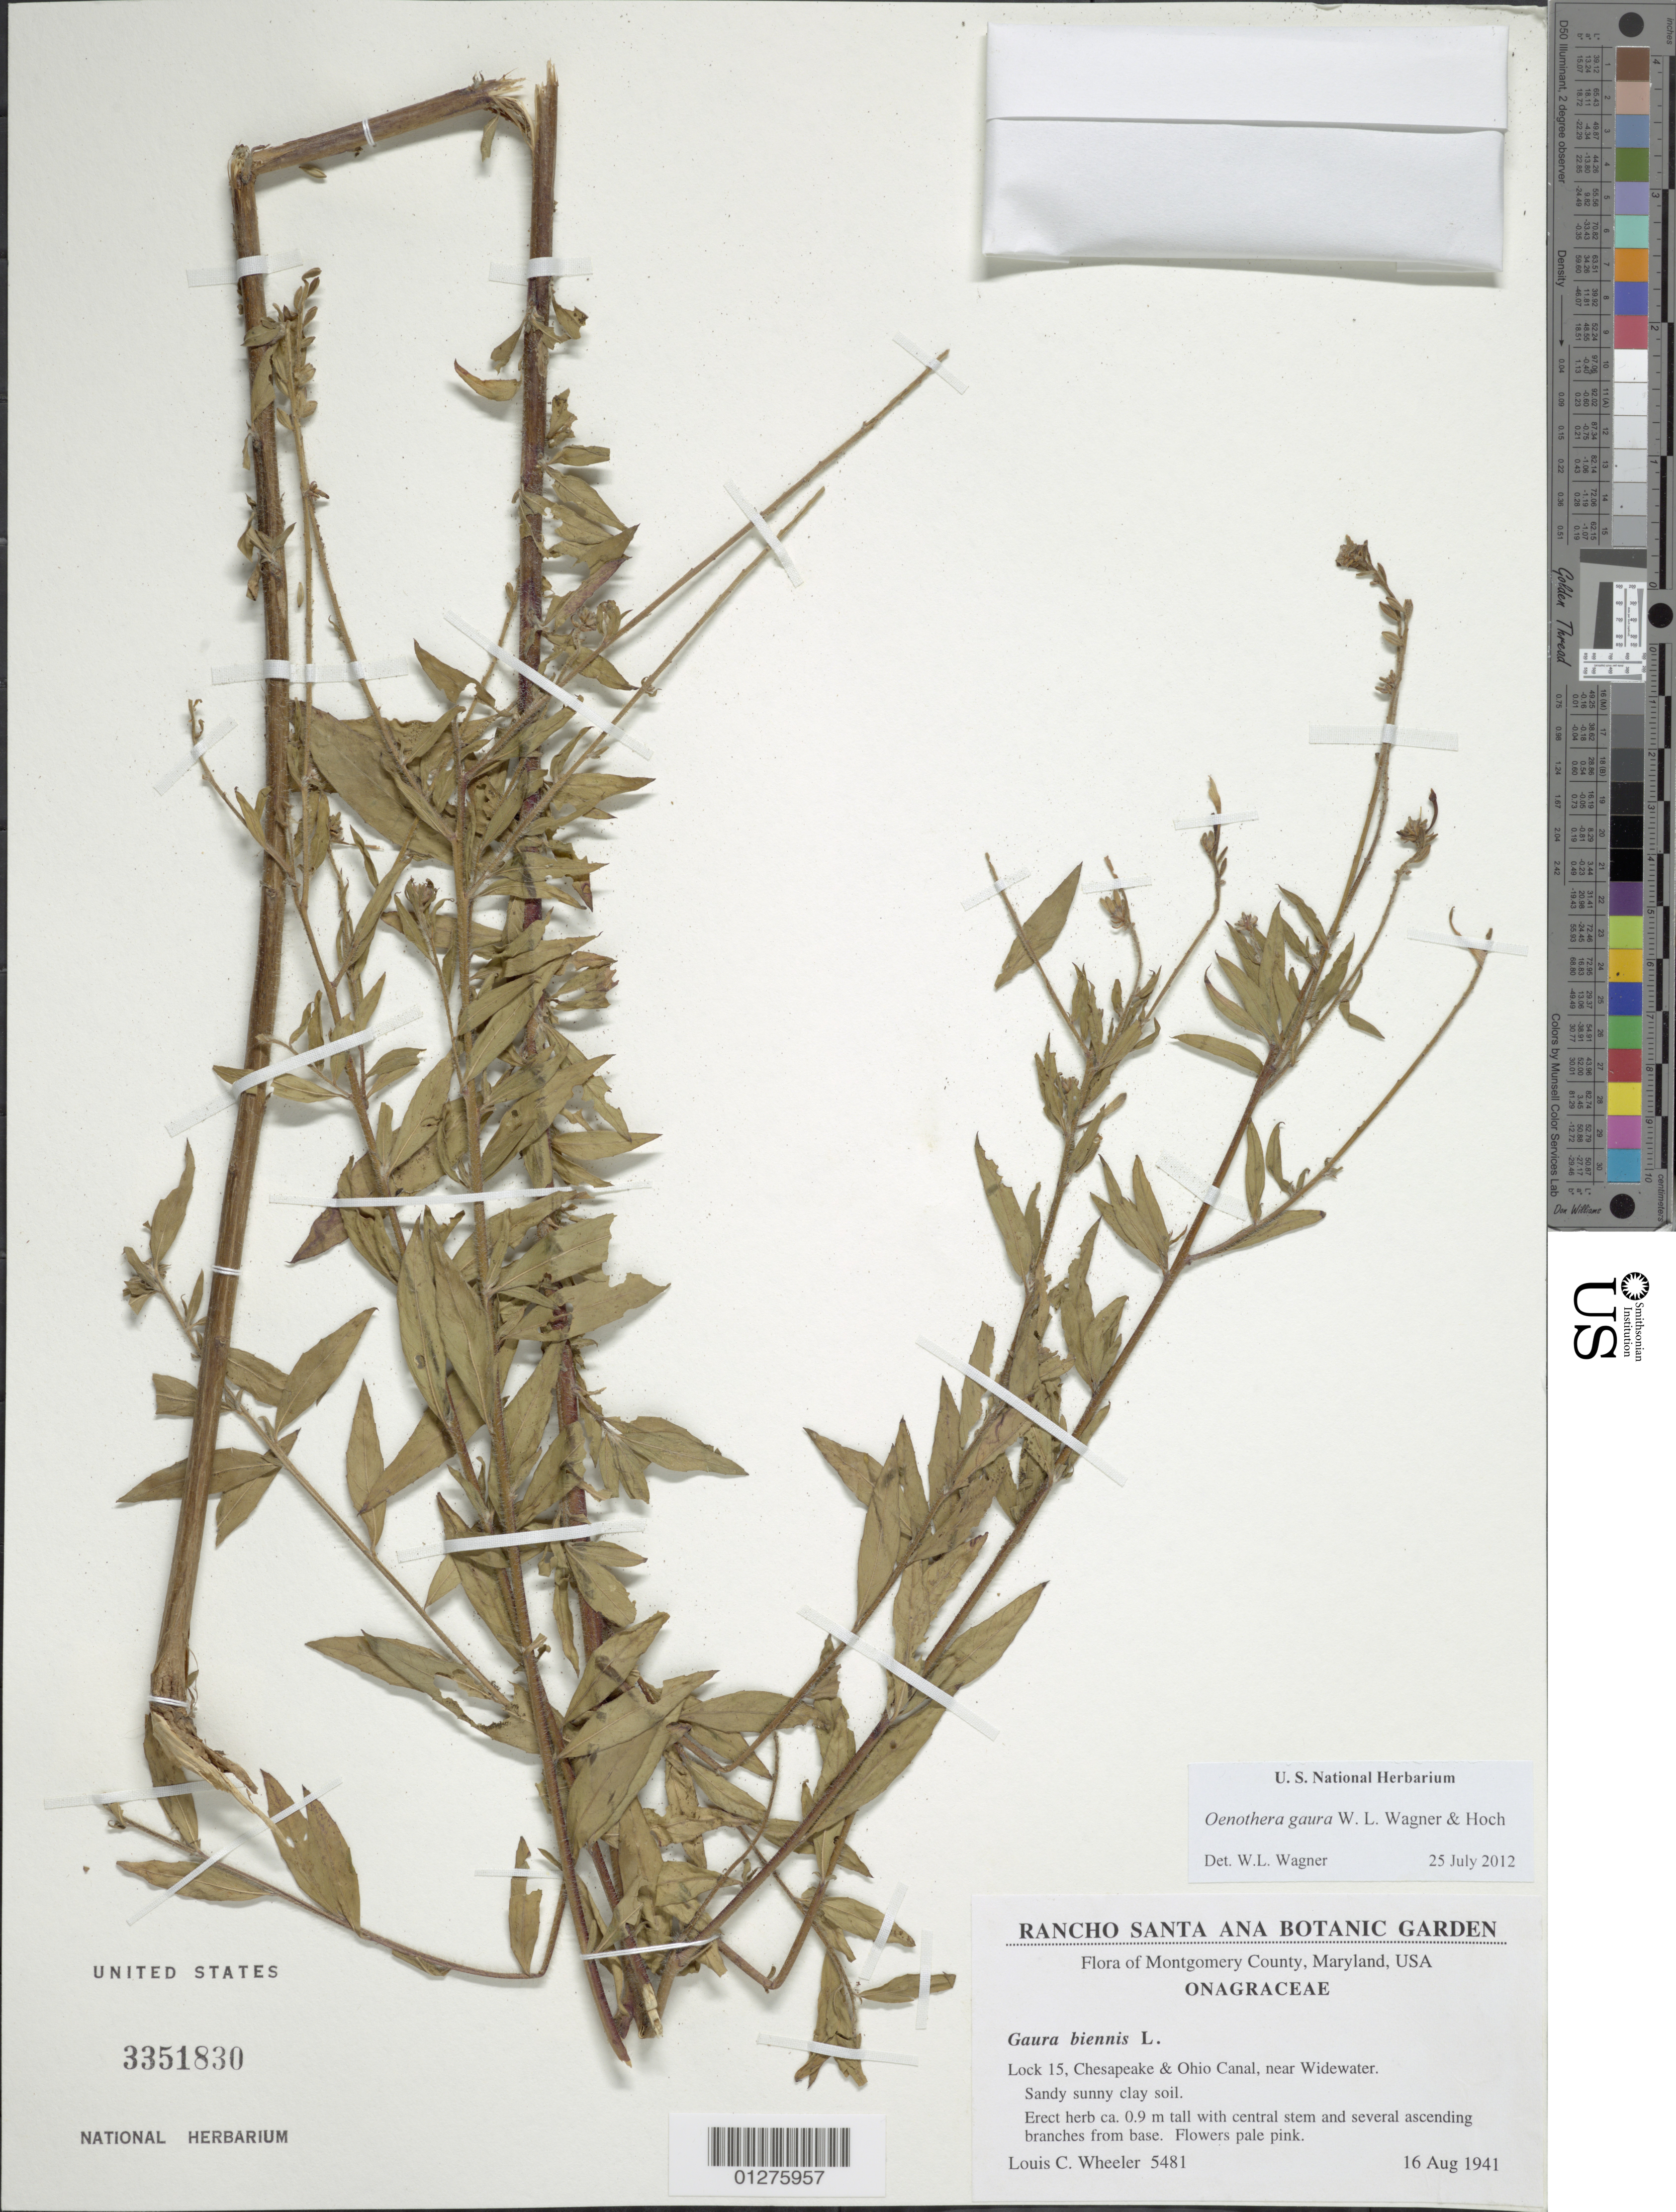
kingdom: Plantae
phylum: Tracheophyta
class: Magnoliopsida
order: Myrtales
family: Onagraceae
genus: Oenothera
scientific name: Oenothera gaura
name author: W.L. Wagner & Hoch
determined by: Wagner, W. L., (BOT), Smithsonian Institution - National Museum of Natural History (UNITED STATES)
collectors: L. C. Wheeler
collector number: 5481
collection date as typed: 16 Aug 1941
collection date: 1941-08-16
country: United States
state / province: Maryland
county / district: Montgomery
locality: Lock 15, Chesapeake and Ohio Canal, near Widewater.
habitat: Sandy sunny clay soil.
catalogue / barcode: US 3351830